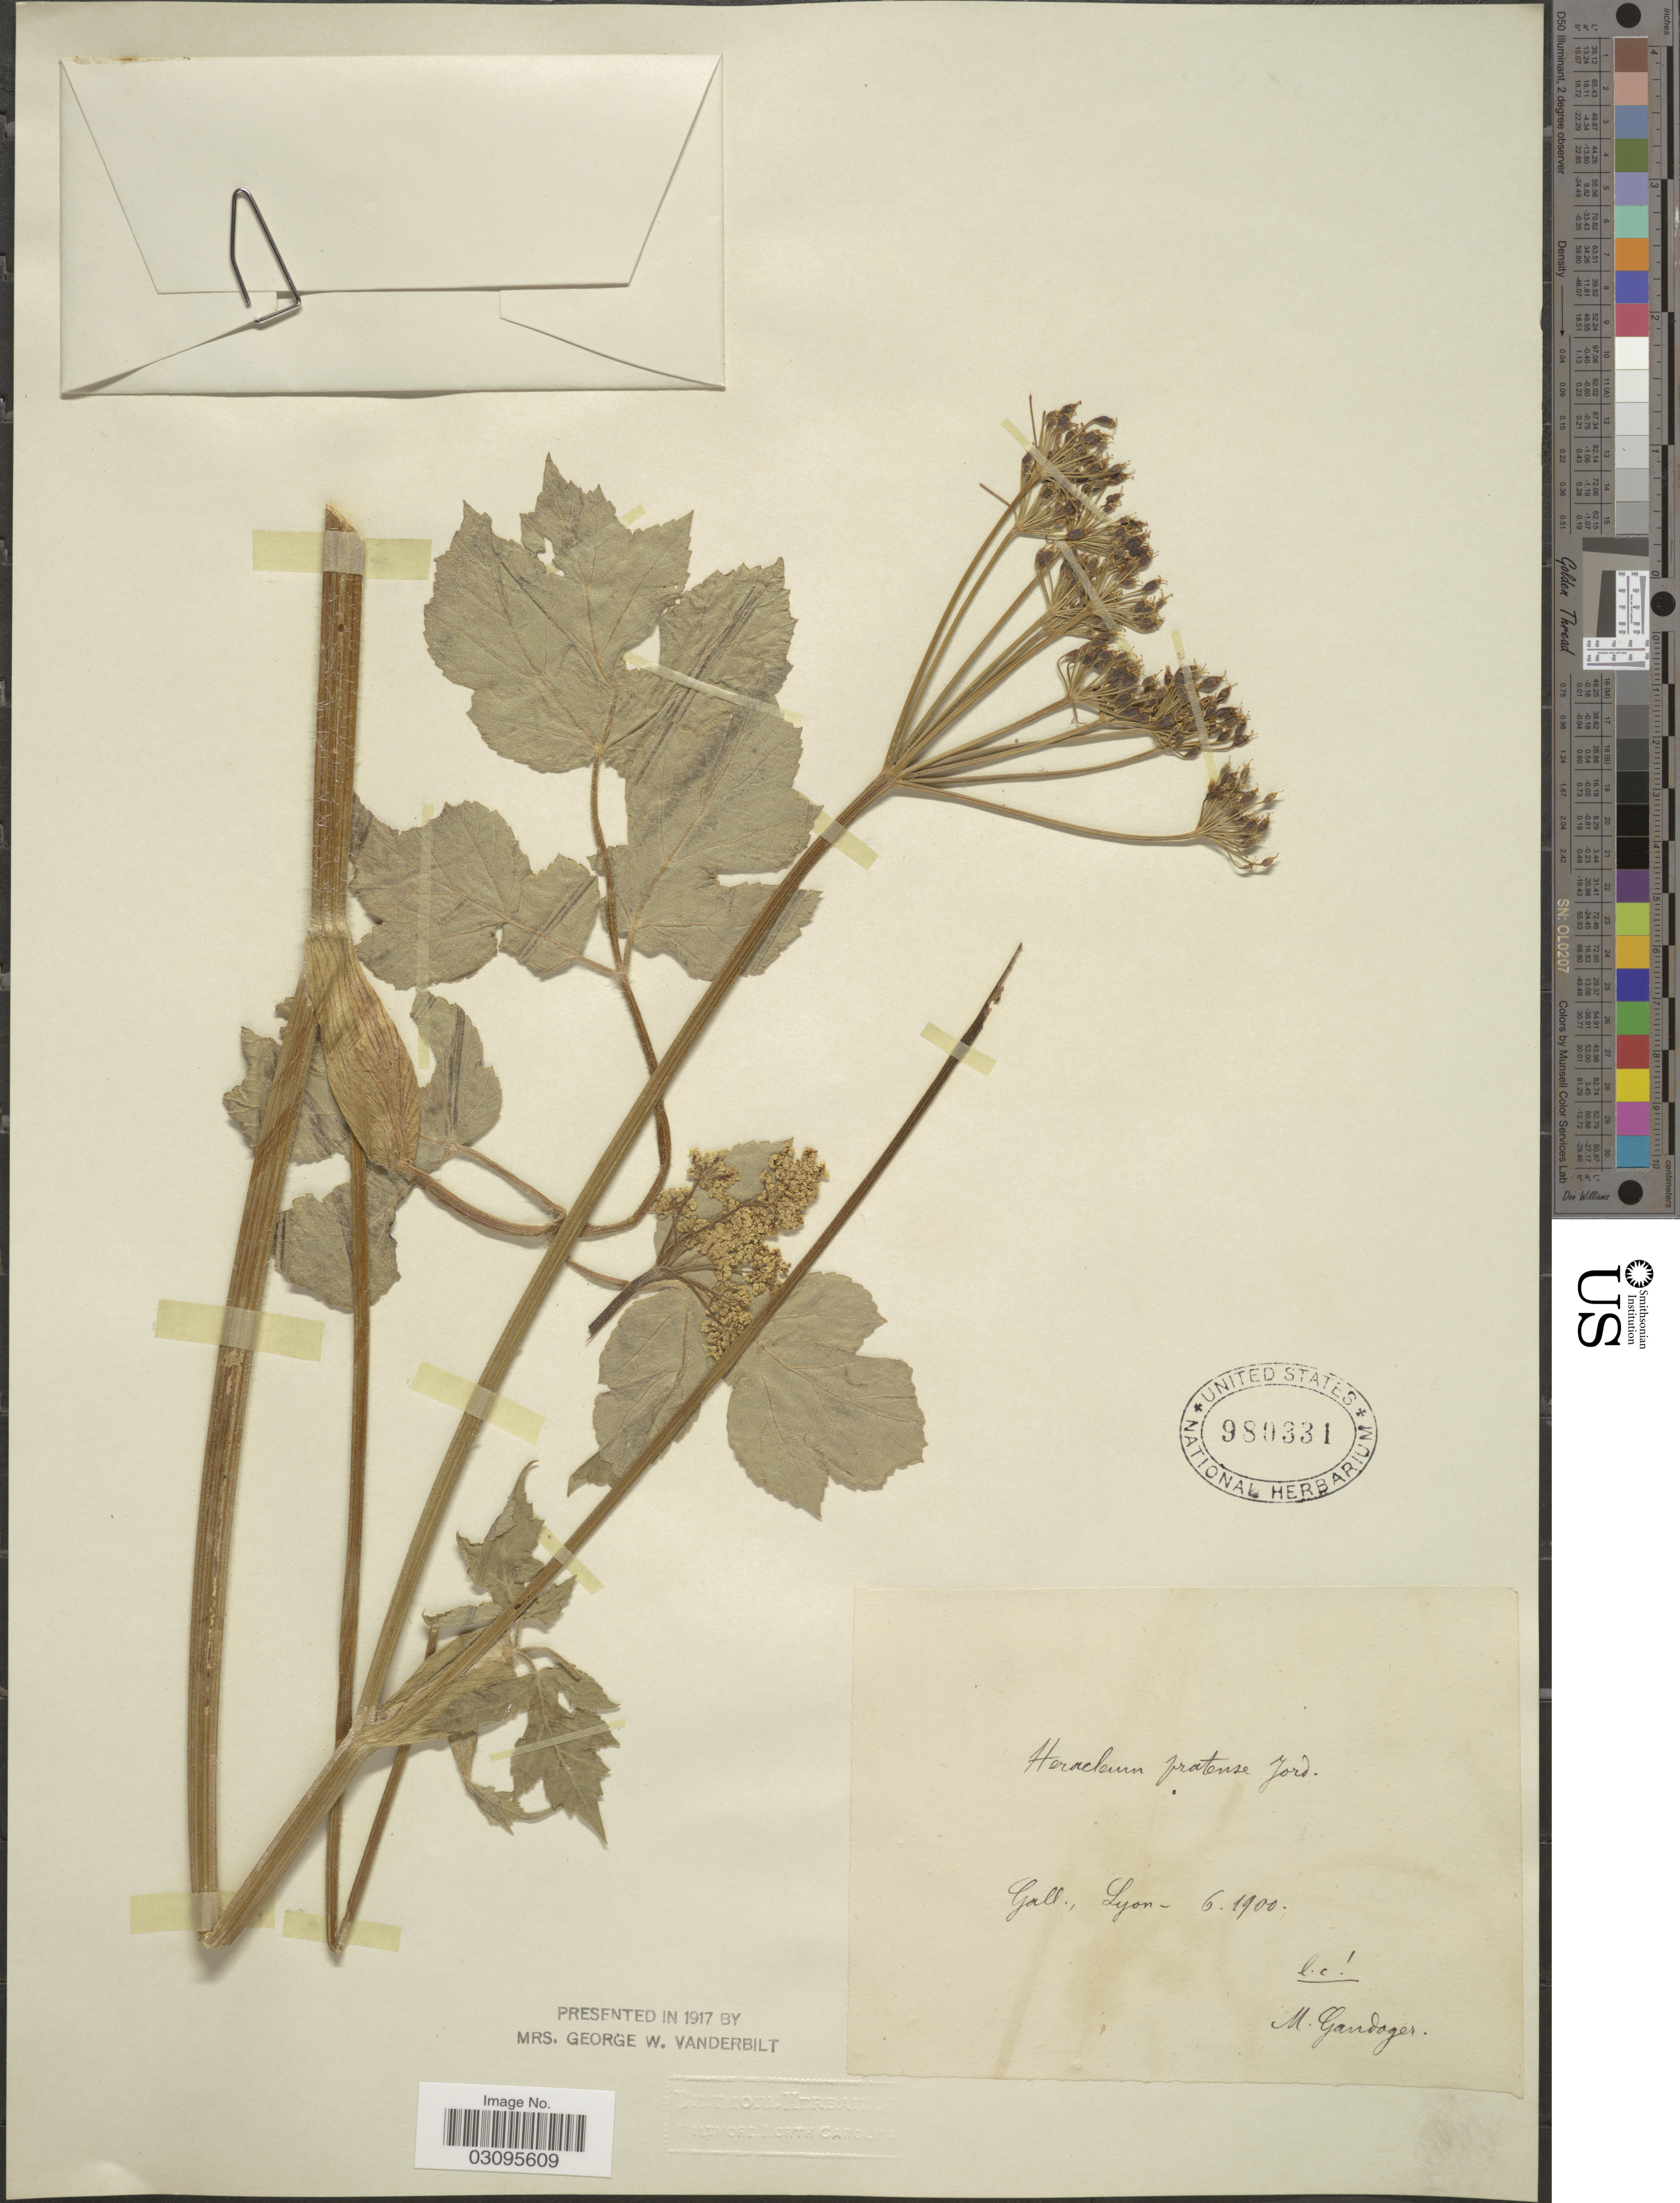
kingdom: Plantae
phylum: Tracheophyta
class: Magnoliopsida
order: Apiales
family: Apiaceae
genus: Heracleum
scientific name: Heracleum pratense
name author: Jord. ex F.W. Schultz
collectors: M. Gandoger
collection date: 1900-06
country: France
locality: Gall., Lyon.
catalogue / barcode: US 980331